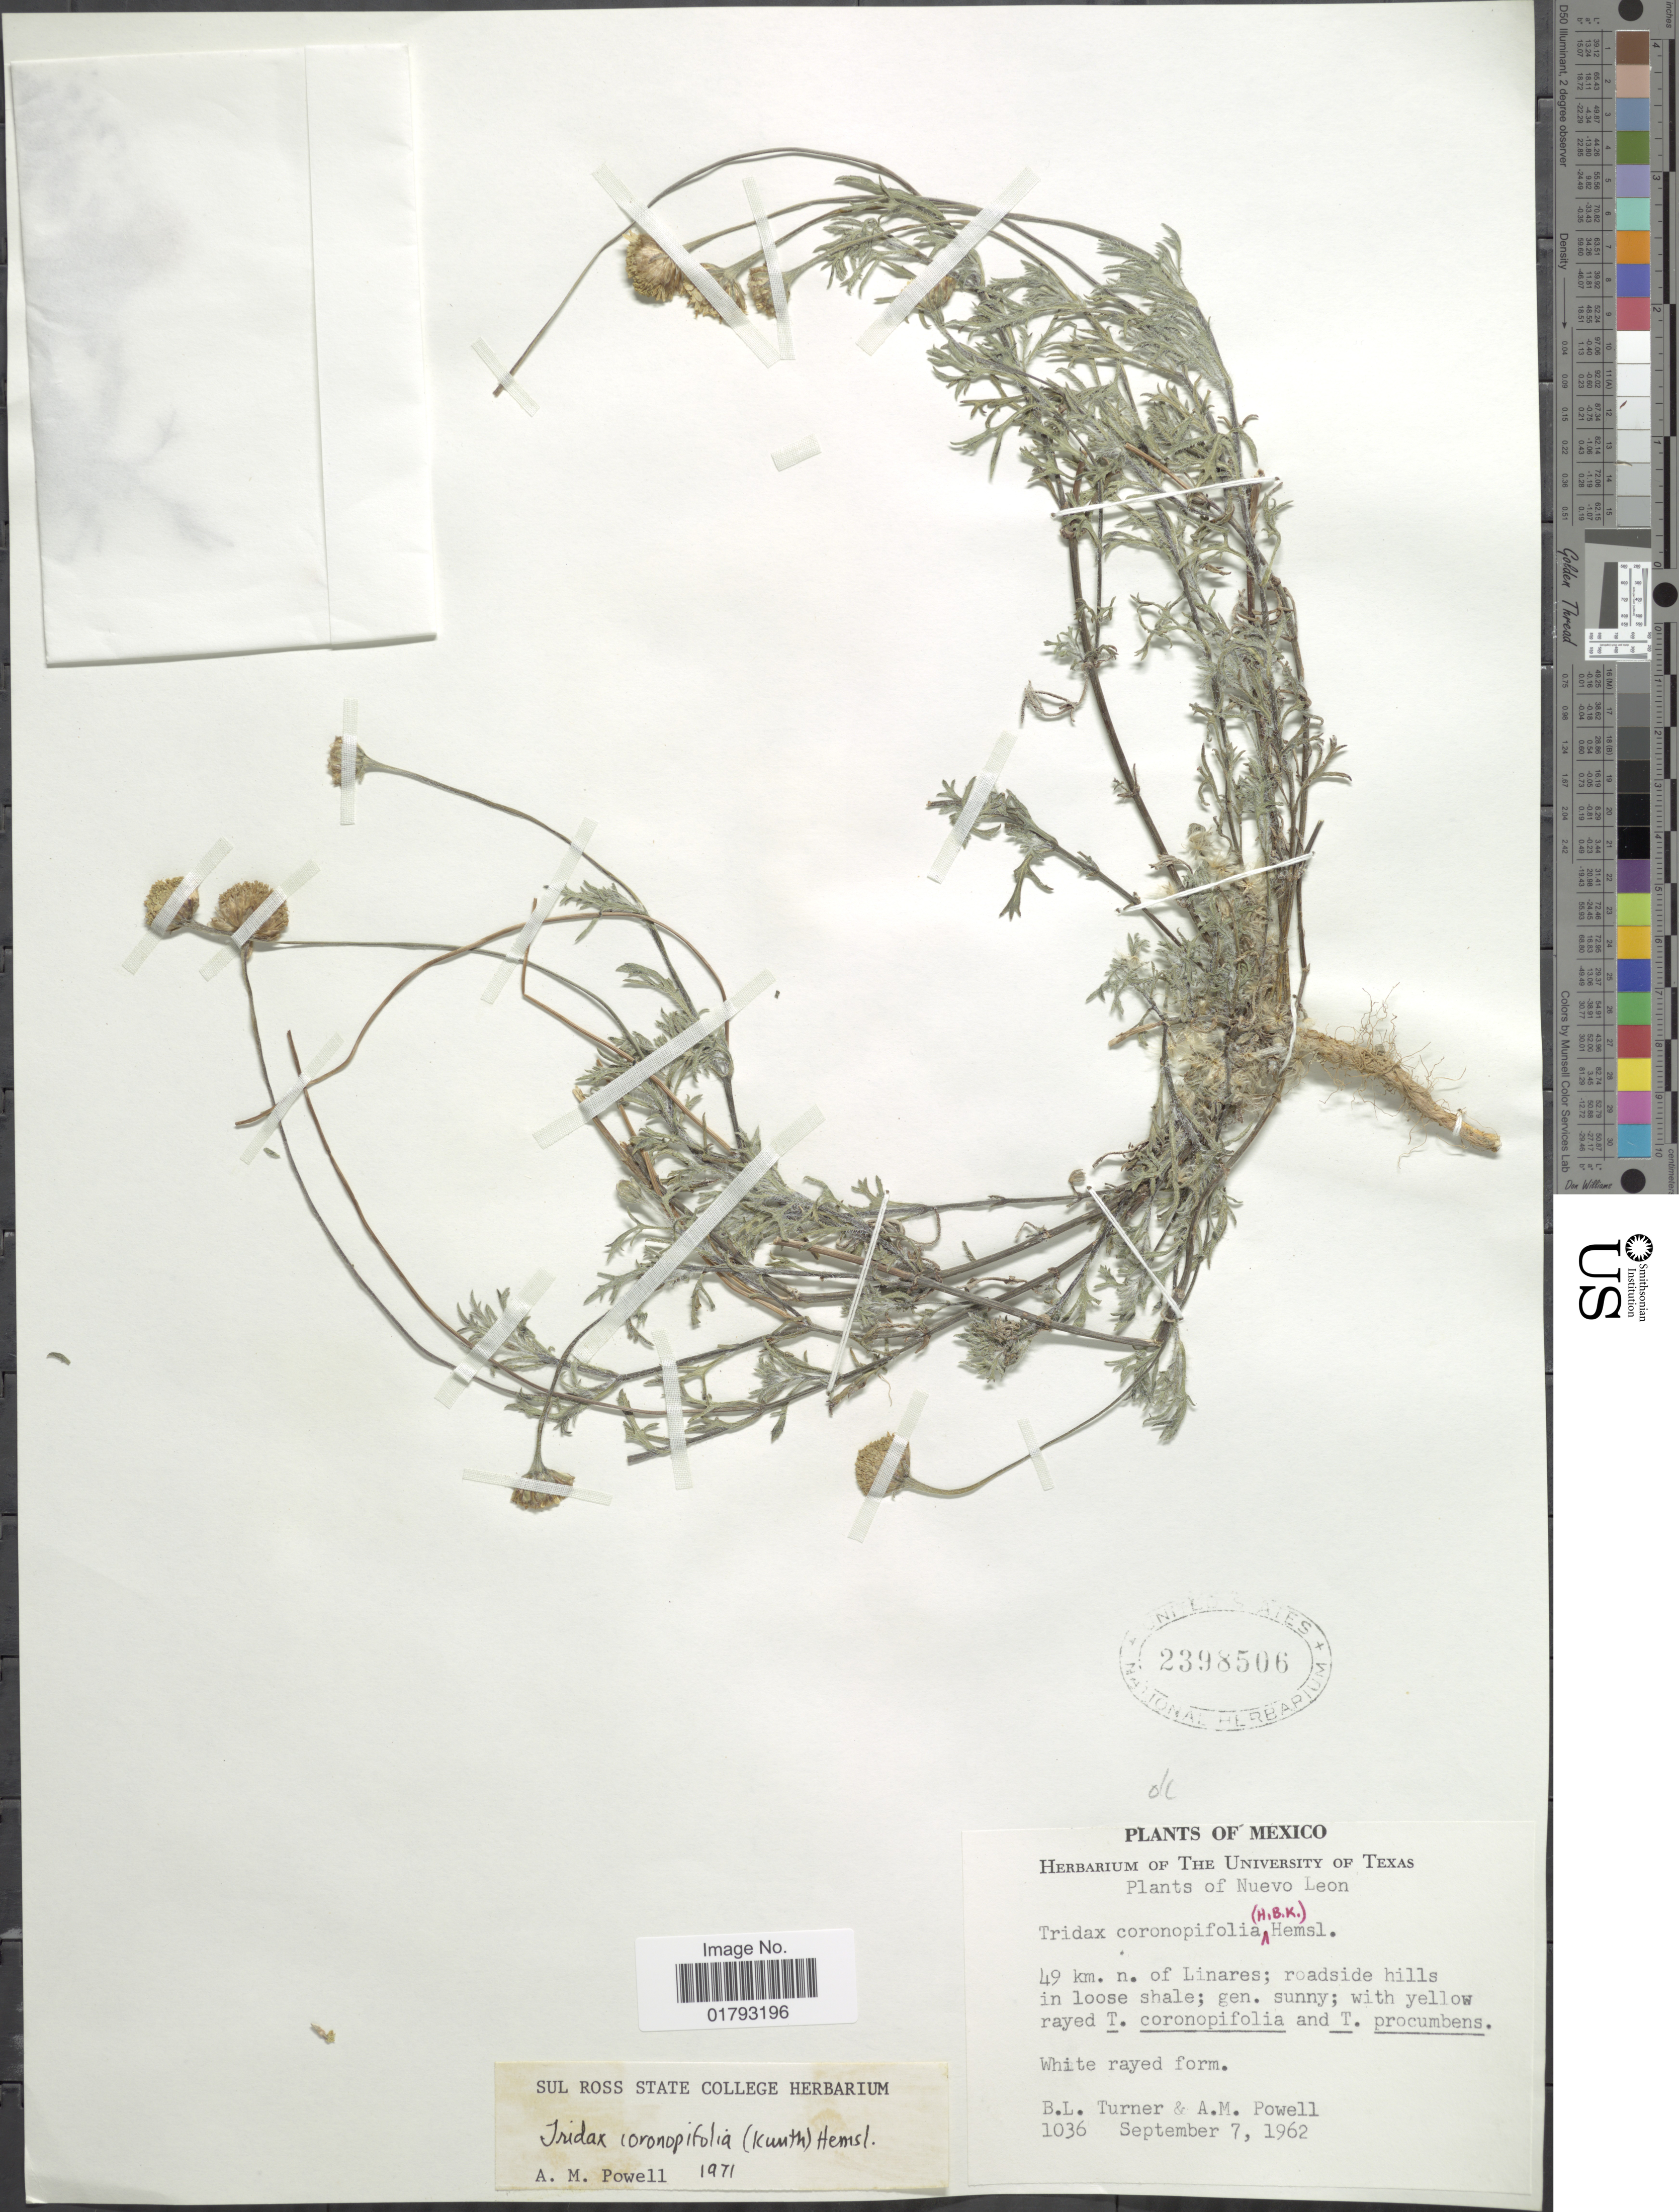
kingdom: Plantae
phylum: Tracheophyta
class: Magnoliopsida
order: Asterales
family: Asteraceae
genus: Tridax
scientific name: Tridax coronopifolia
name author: (Kunth) Hemsl.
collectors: B. L. Turner & A. M. Powell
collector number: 1036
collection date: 1962-09-07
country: Mexico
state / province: Nuevo León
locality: Nuevo Leon. 49 km. n. of Linares; roadside hills in loose shale.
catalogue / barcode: US 2398506